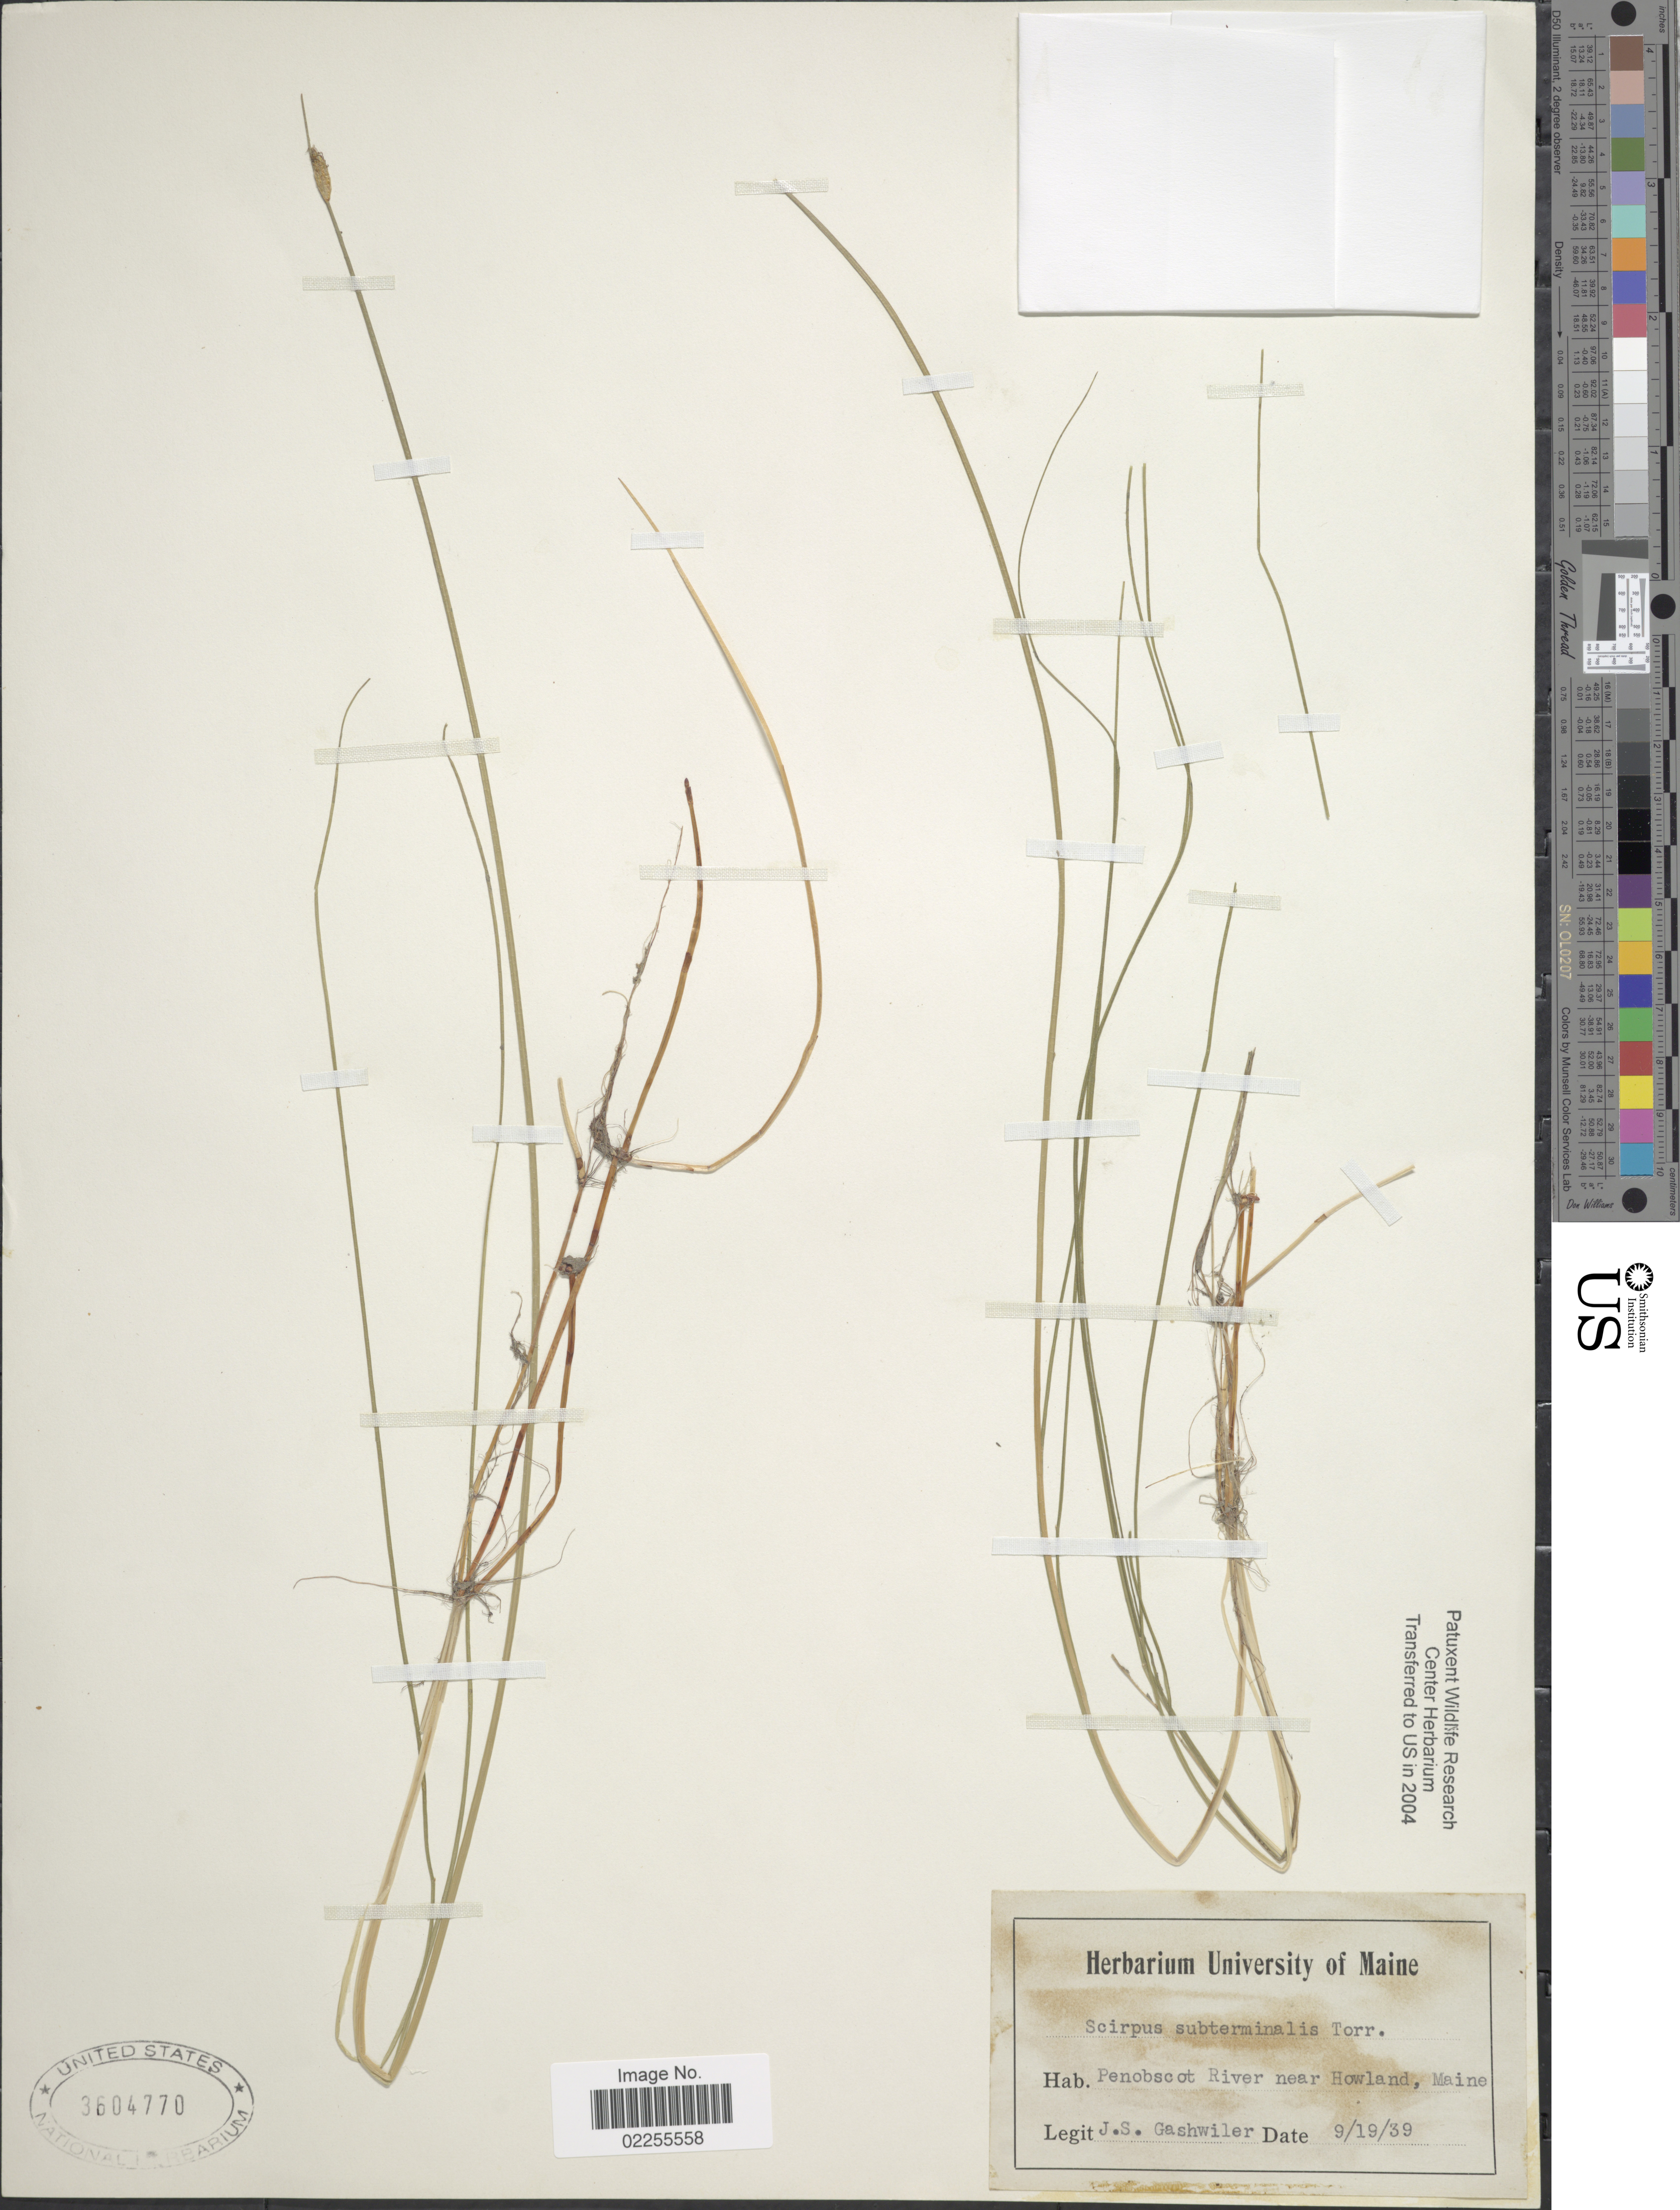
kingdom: Plantae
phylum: Tracheophyta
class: Liliopsida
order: Poales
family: Cyperaceae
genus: Schoenoplectus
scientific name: Schoenoplectus subterminalis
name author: (Torr.) Soják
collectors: J. Gashwiler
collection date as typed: Transcribed d/m/y: 19/9/39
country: United States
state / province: Maine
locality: Penobscot River near Howland.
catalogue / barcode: US 3604770